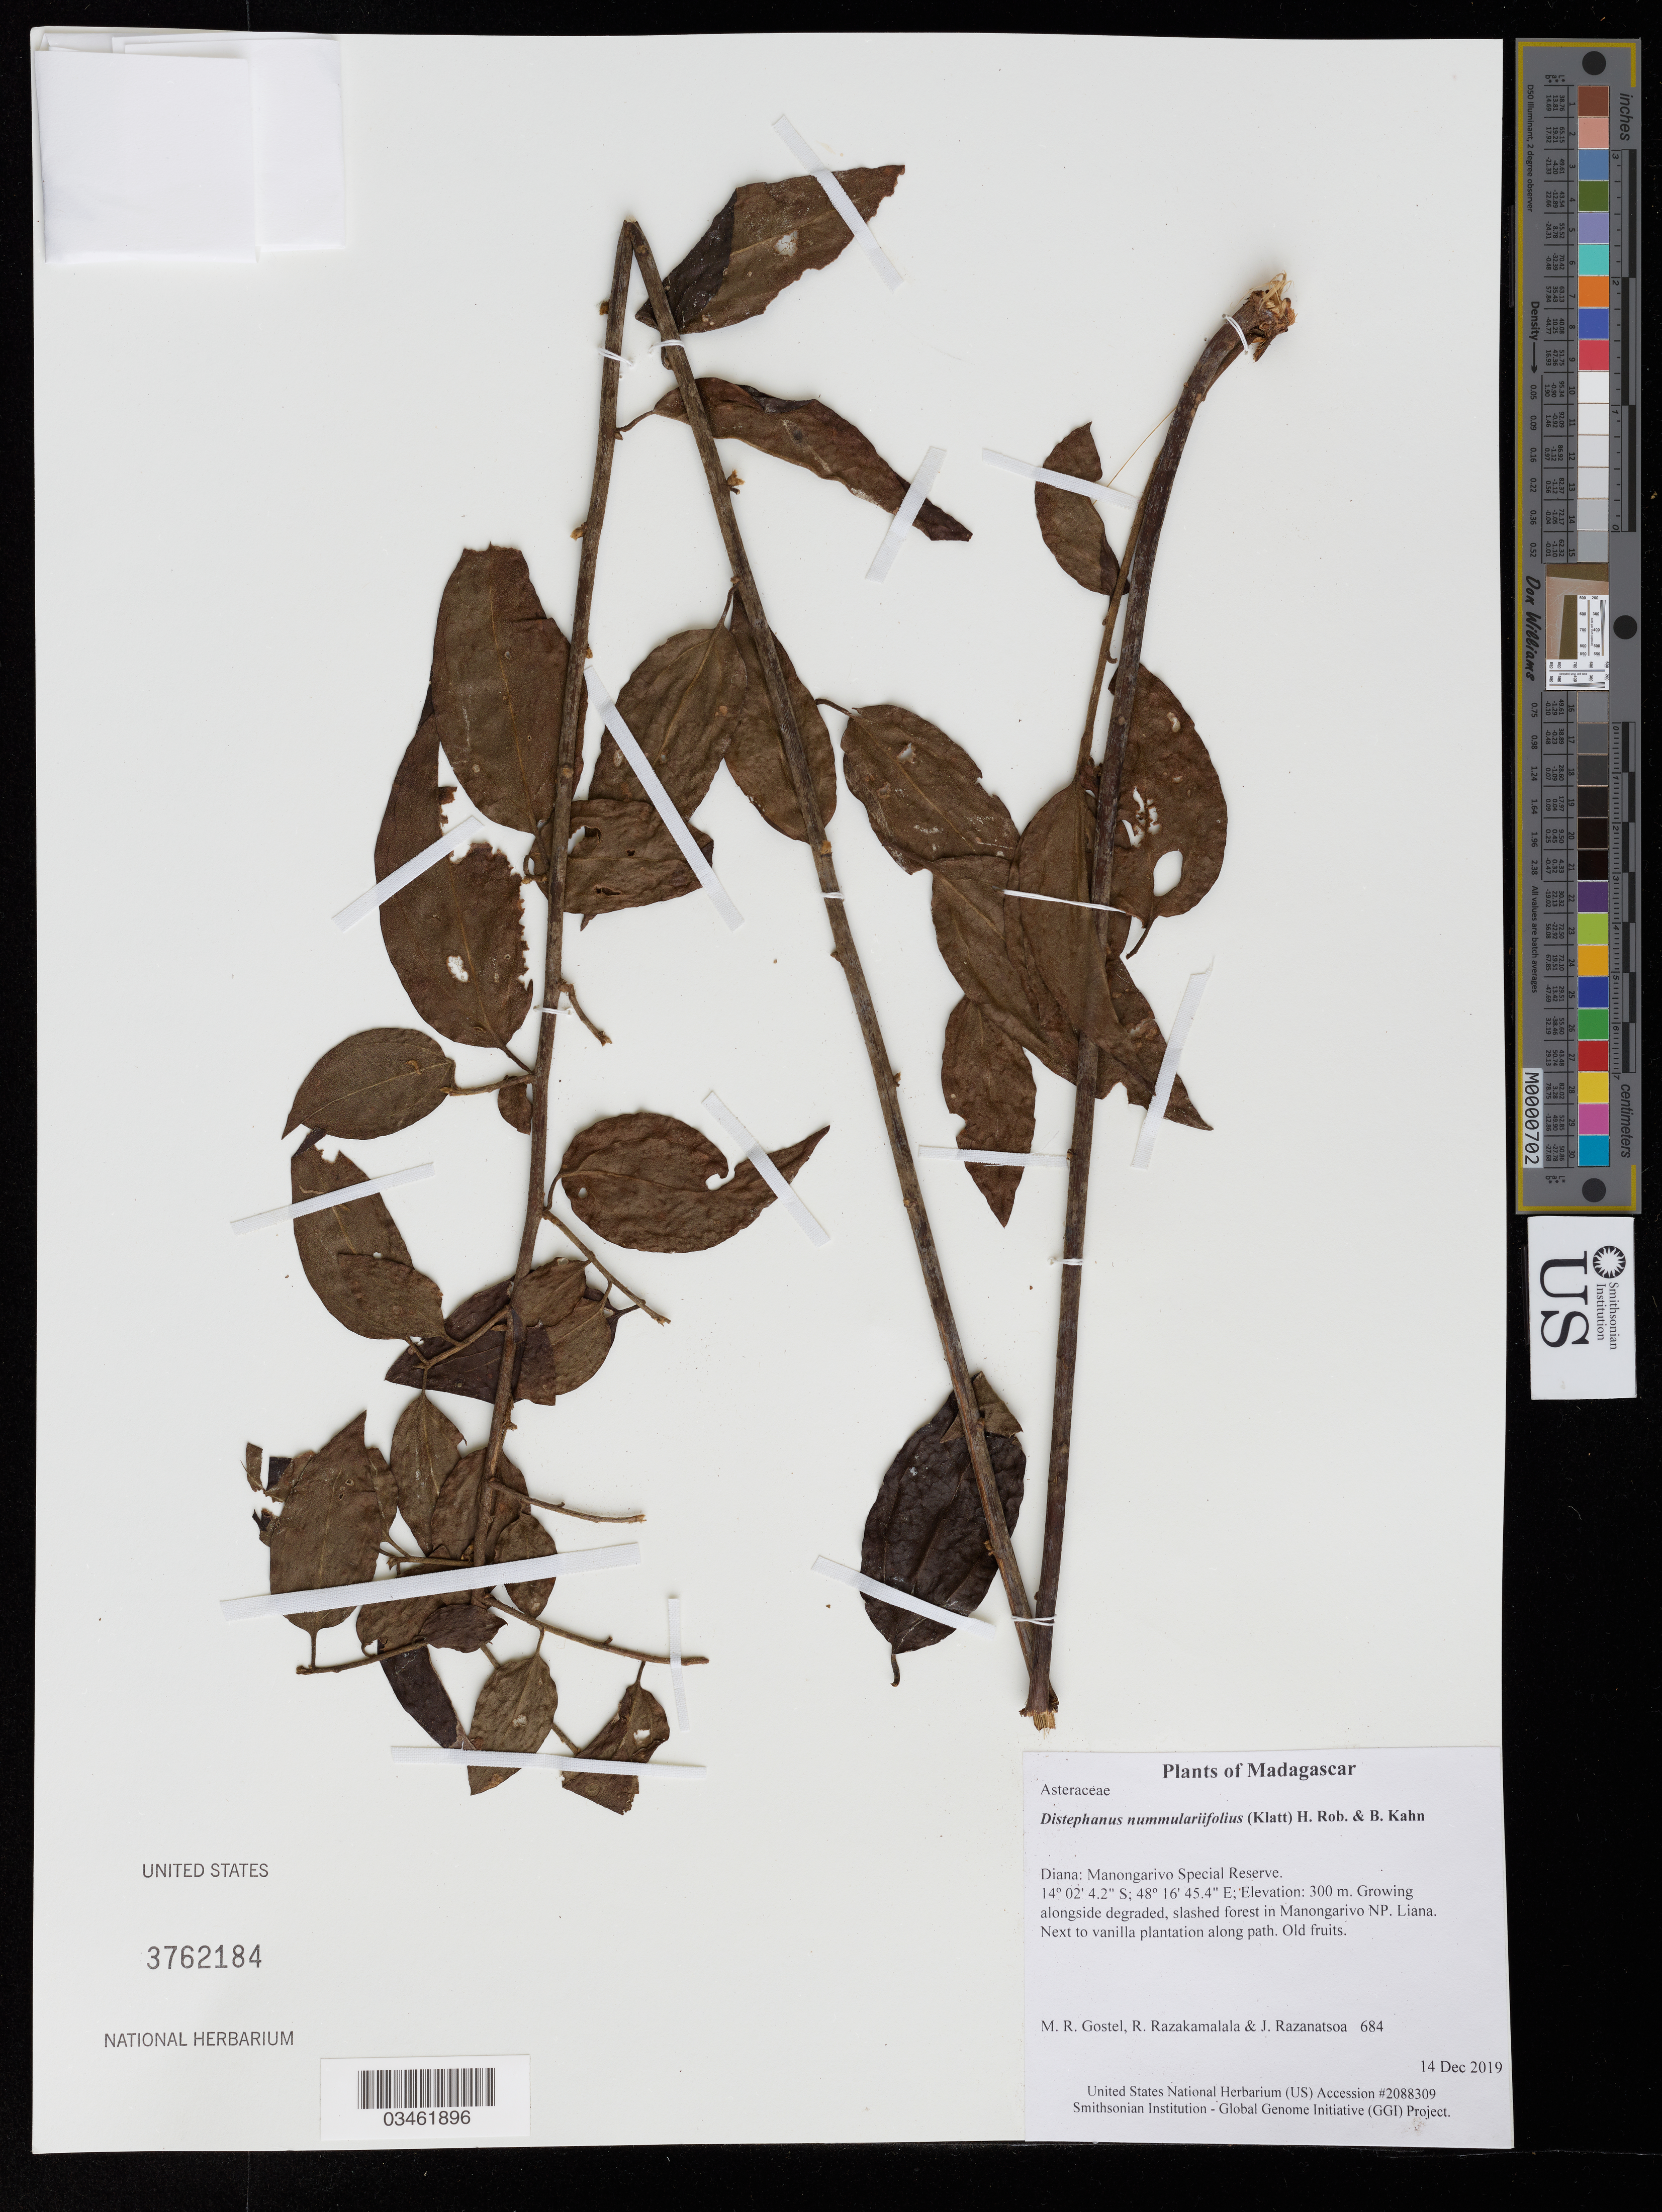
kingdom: Plantae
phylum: Tracheophyta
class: Magnoliopsida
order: Asterales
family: Asteraceae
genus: Distephanus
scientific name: Distephanus nummulariifolius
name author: (Klatt) H. Rob. & B. Kahn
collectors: M. R. Gostel, R. Razakamalala & J. Razanatsoa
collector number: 684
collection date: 2019-12-14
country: Madagascar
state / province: Diana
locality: Manongarivo Special Reserve. Alongside degraded, slashed forest in Manongarivo NP. Liana. Next to vanilla plantation along path.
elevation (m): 300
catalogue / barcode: US 3762184